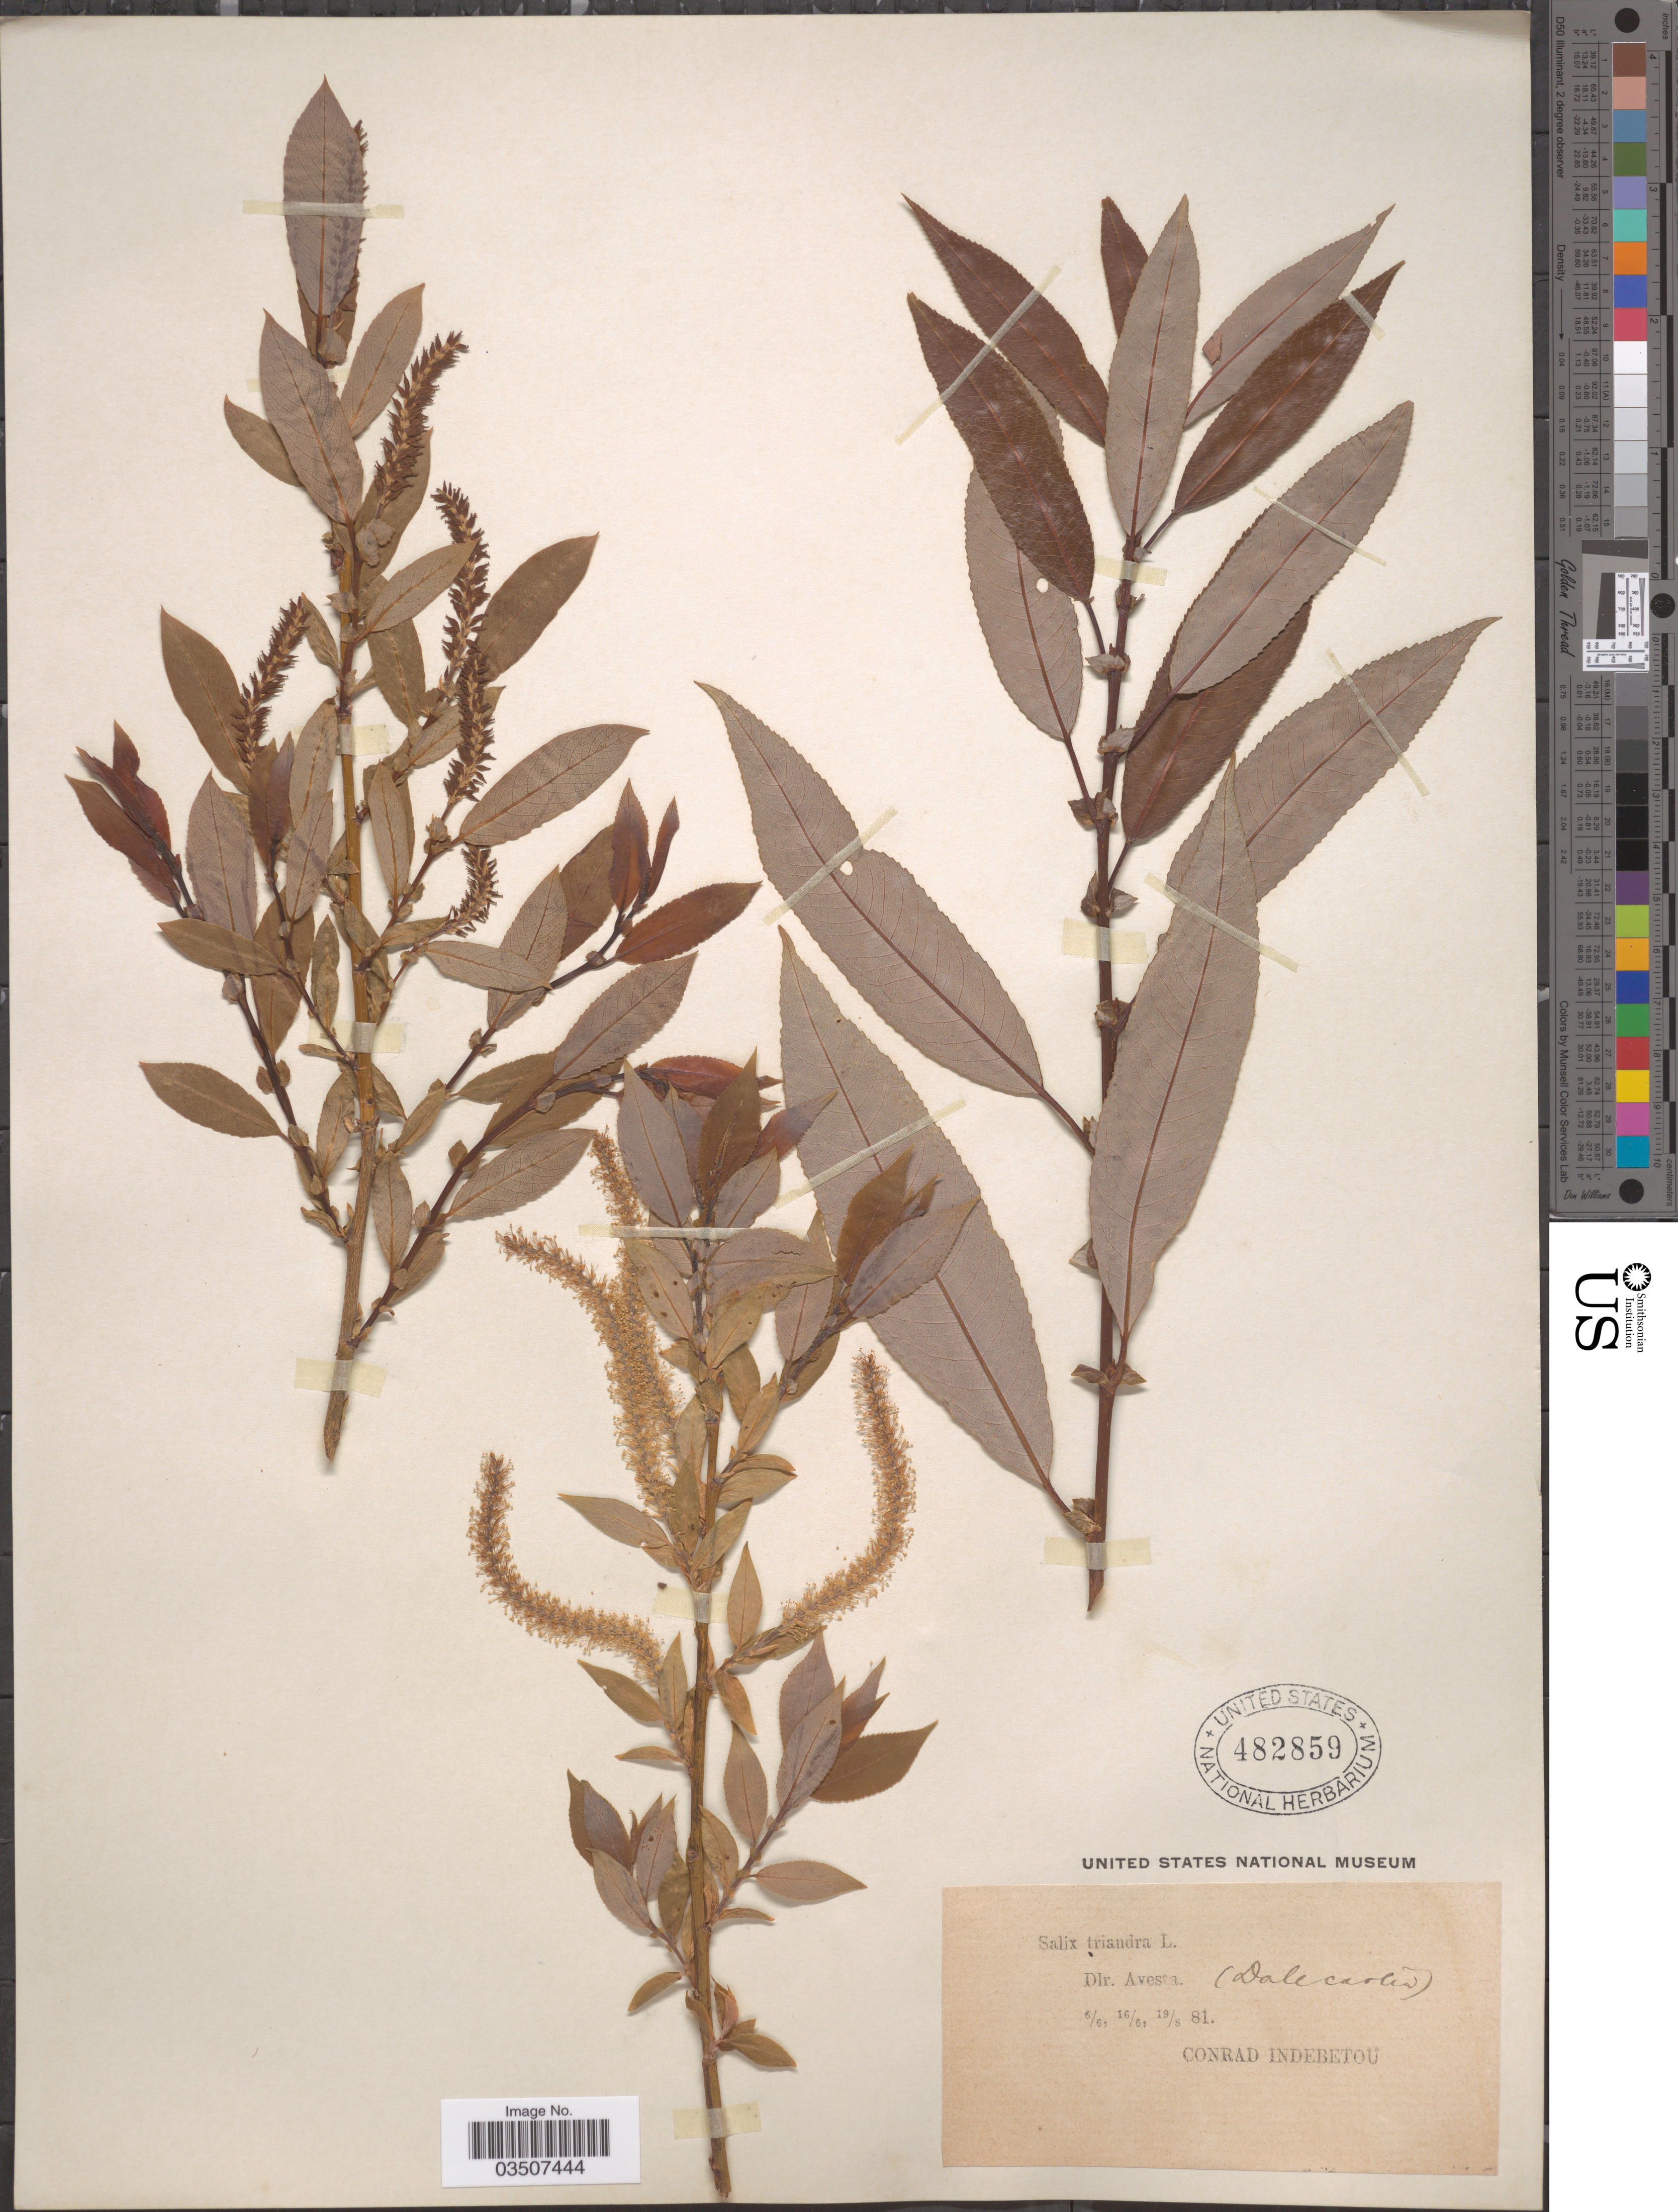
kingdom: Plantae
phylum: Tracheophyta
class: Magnoliopsida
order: Malpighiales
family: Salicaceae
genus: Salix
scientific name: Salix triandra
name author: L.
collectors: C. Indebetou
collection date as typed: Transcribed d/m/y: 6/6/81 to 19/8/81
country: Sweden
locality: Dlr. Avesta. (Dalecarlia).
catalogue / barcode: US 482859